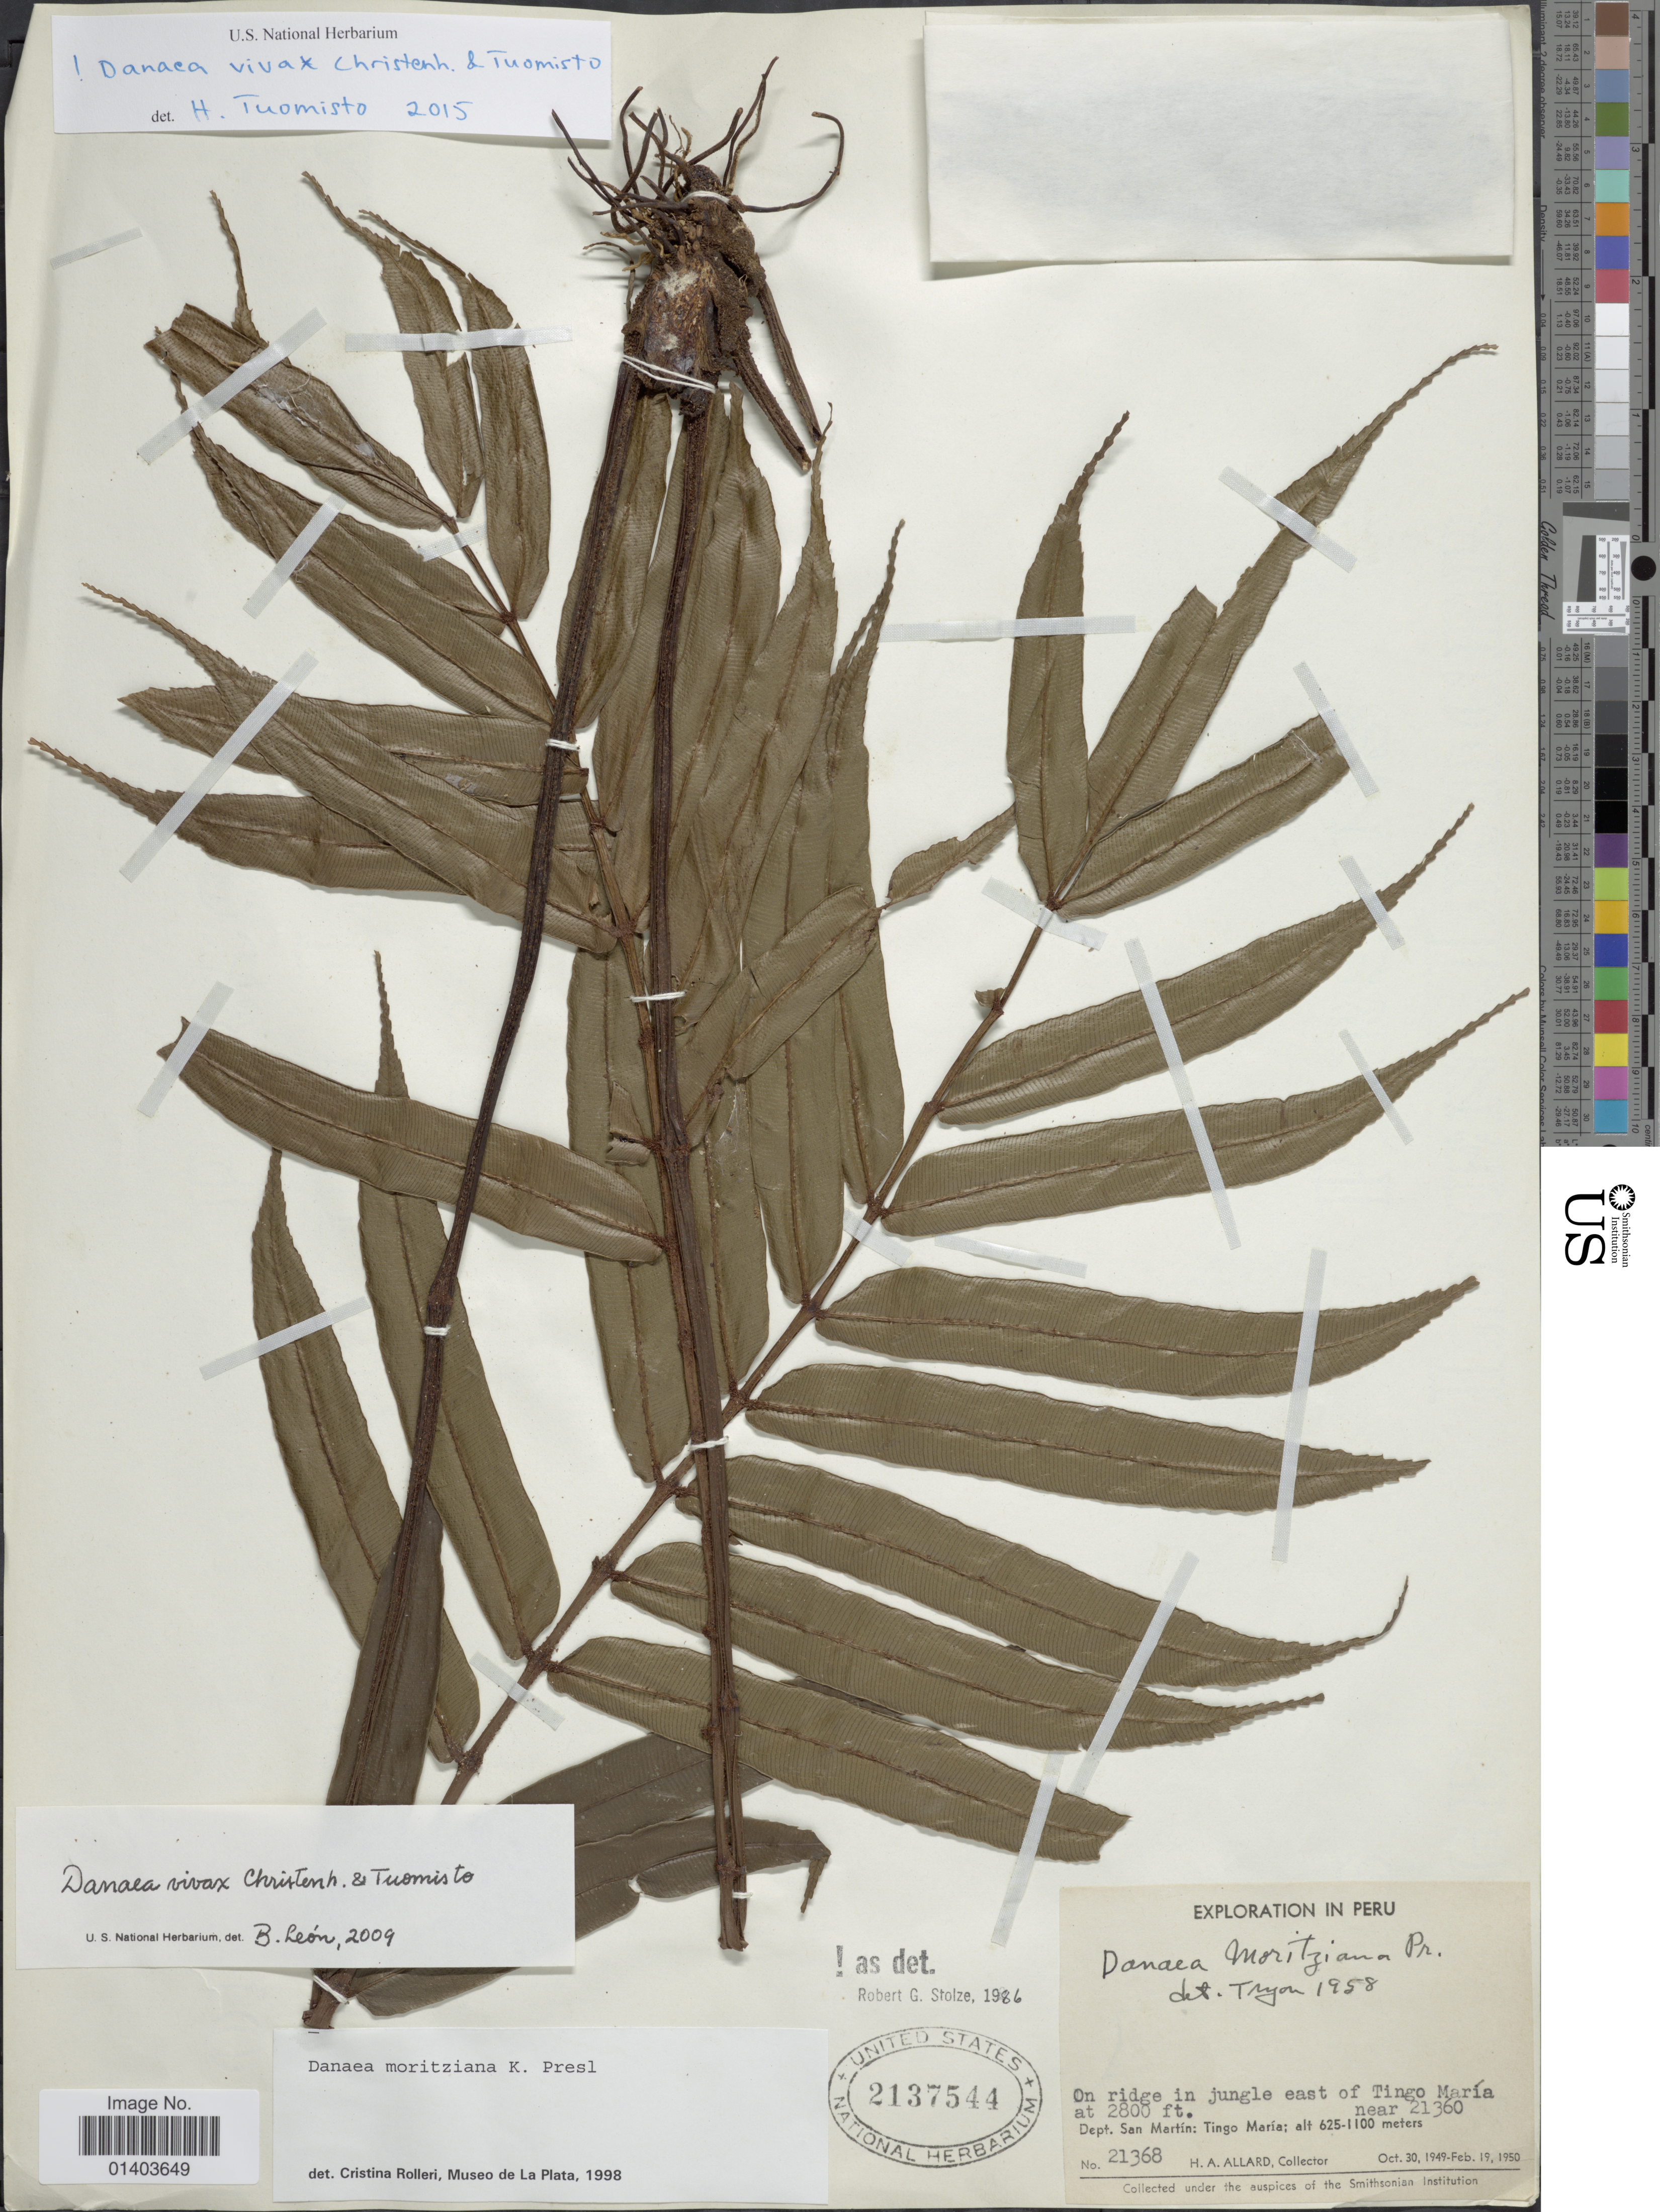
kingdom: Plantae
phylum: Tracheophyta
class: Polypodiopsida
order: Marattiales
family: Marattiaceae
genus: Danaea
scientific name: Danaea vivax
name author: Christenh. & Tuomisto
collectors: H. A. Allard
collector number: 21368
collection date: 1949-10-30/1950-02-19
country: Peru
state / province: San Martín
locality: On ridge in jungle east of Tingo María, near 21360, Dept San Martin: Tingo Maria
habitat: on ridge in jungle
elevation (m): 625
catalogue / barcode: US 2137544